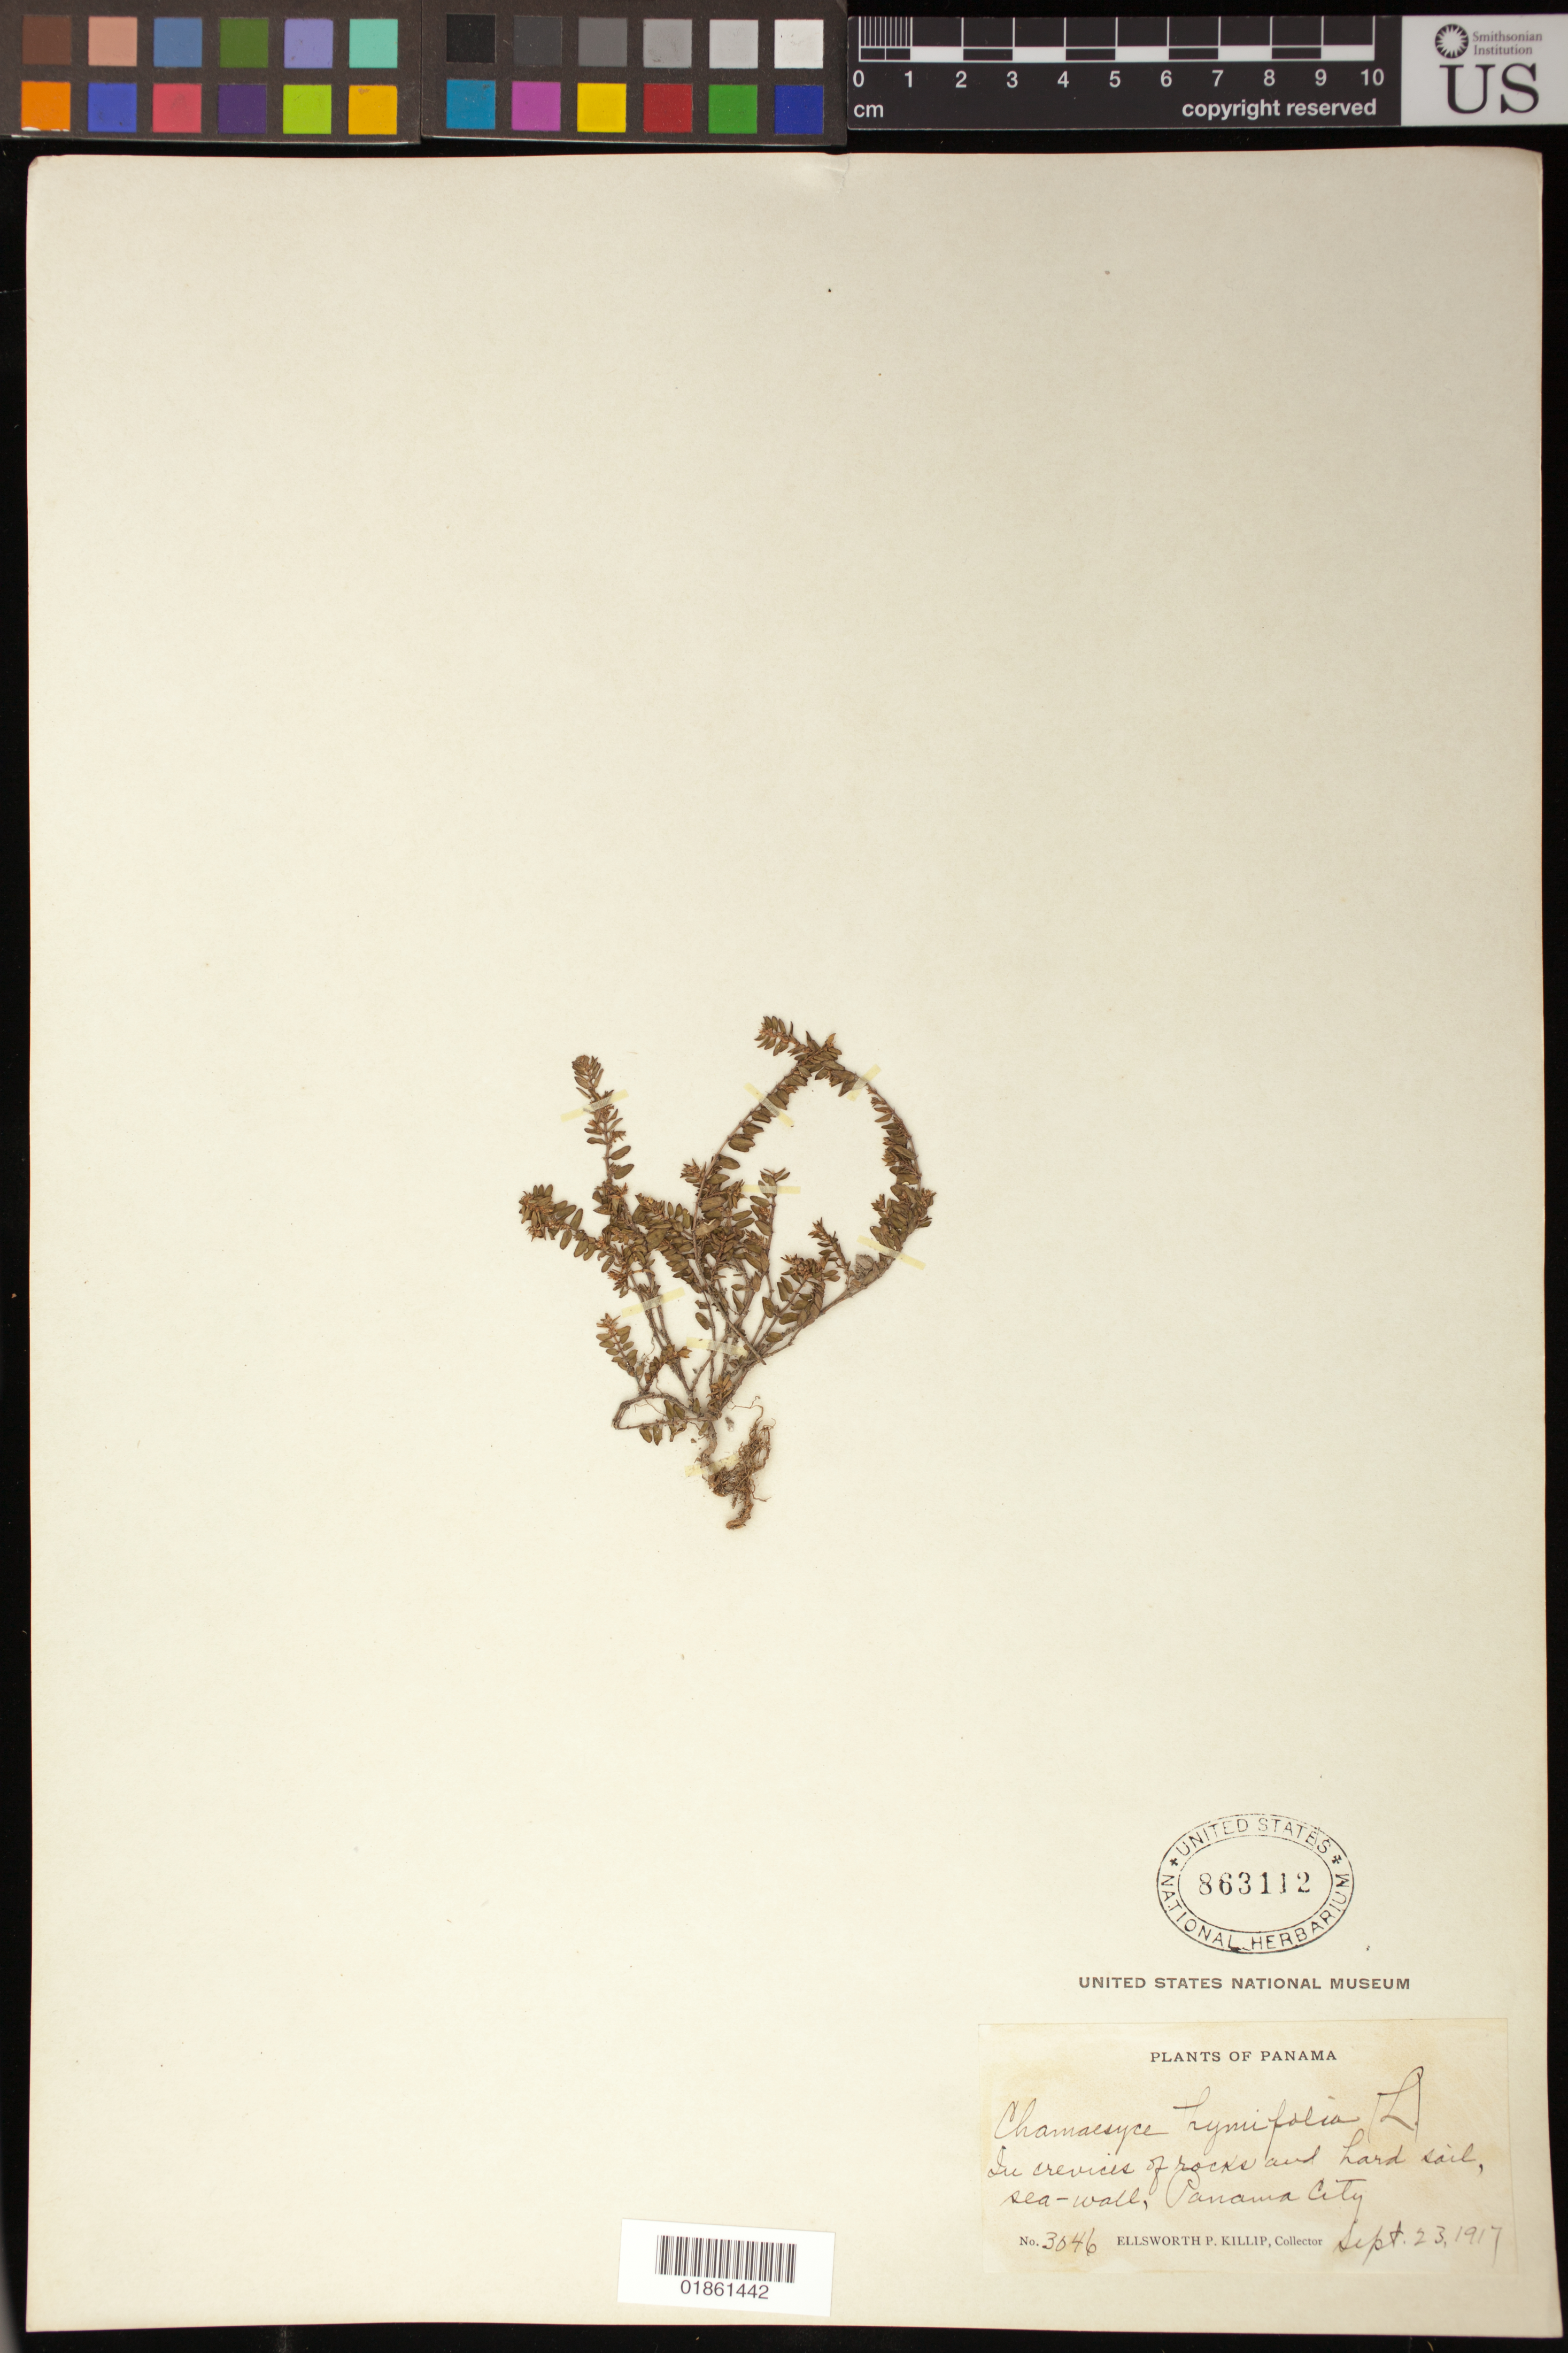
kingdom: Plantae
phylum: Tracheophyta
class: Magnoliopsida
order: Malpighiales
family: Euphorbiaceae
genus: Euphorbia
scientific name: Euphorbia thymifolia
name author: L.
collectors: E. P. Killip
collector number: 3046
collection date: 1917-09-23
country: Panama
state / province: Panamá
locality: Panama City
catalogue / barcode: US 863112